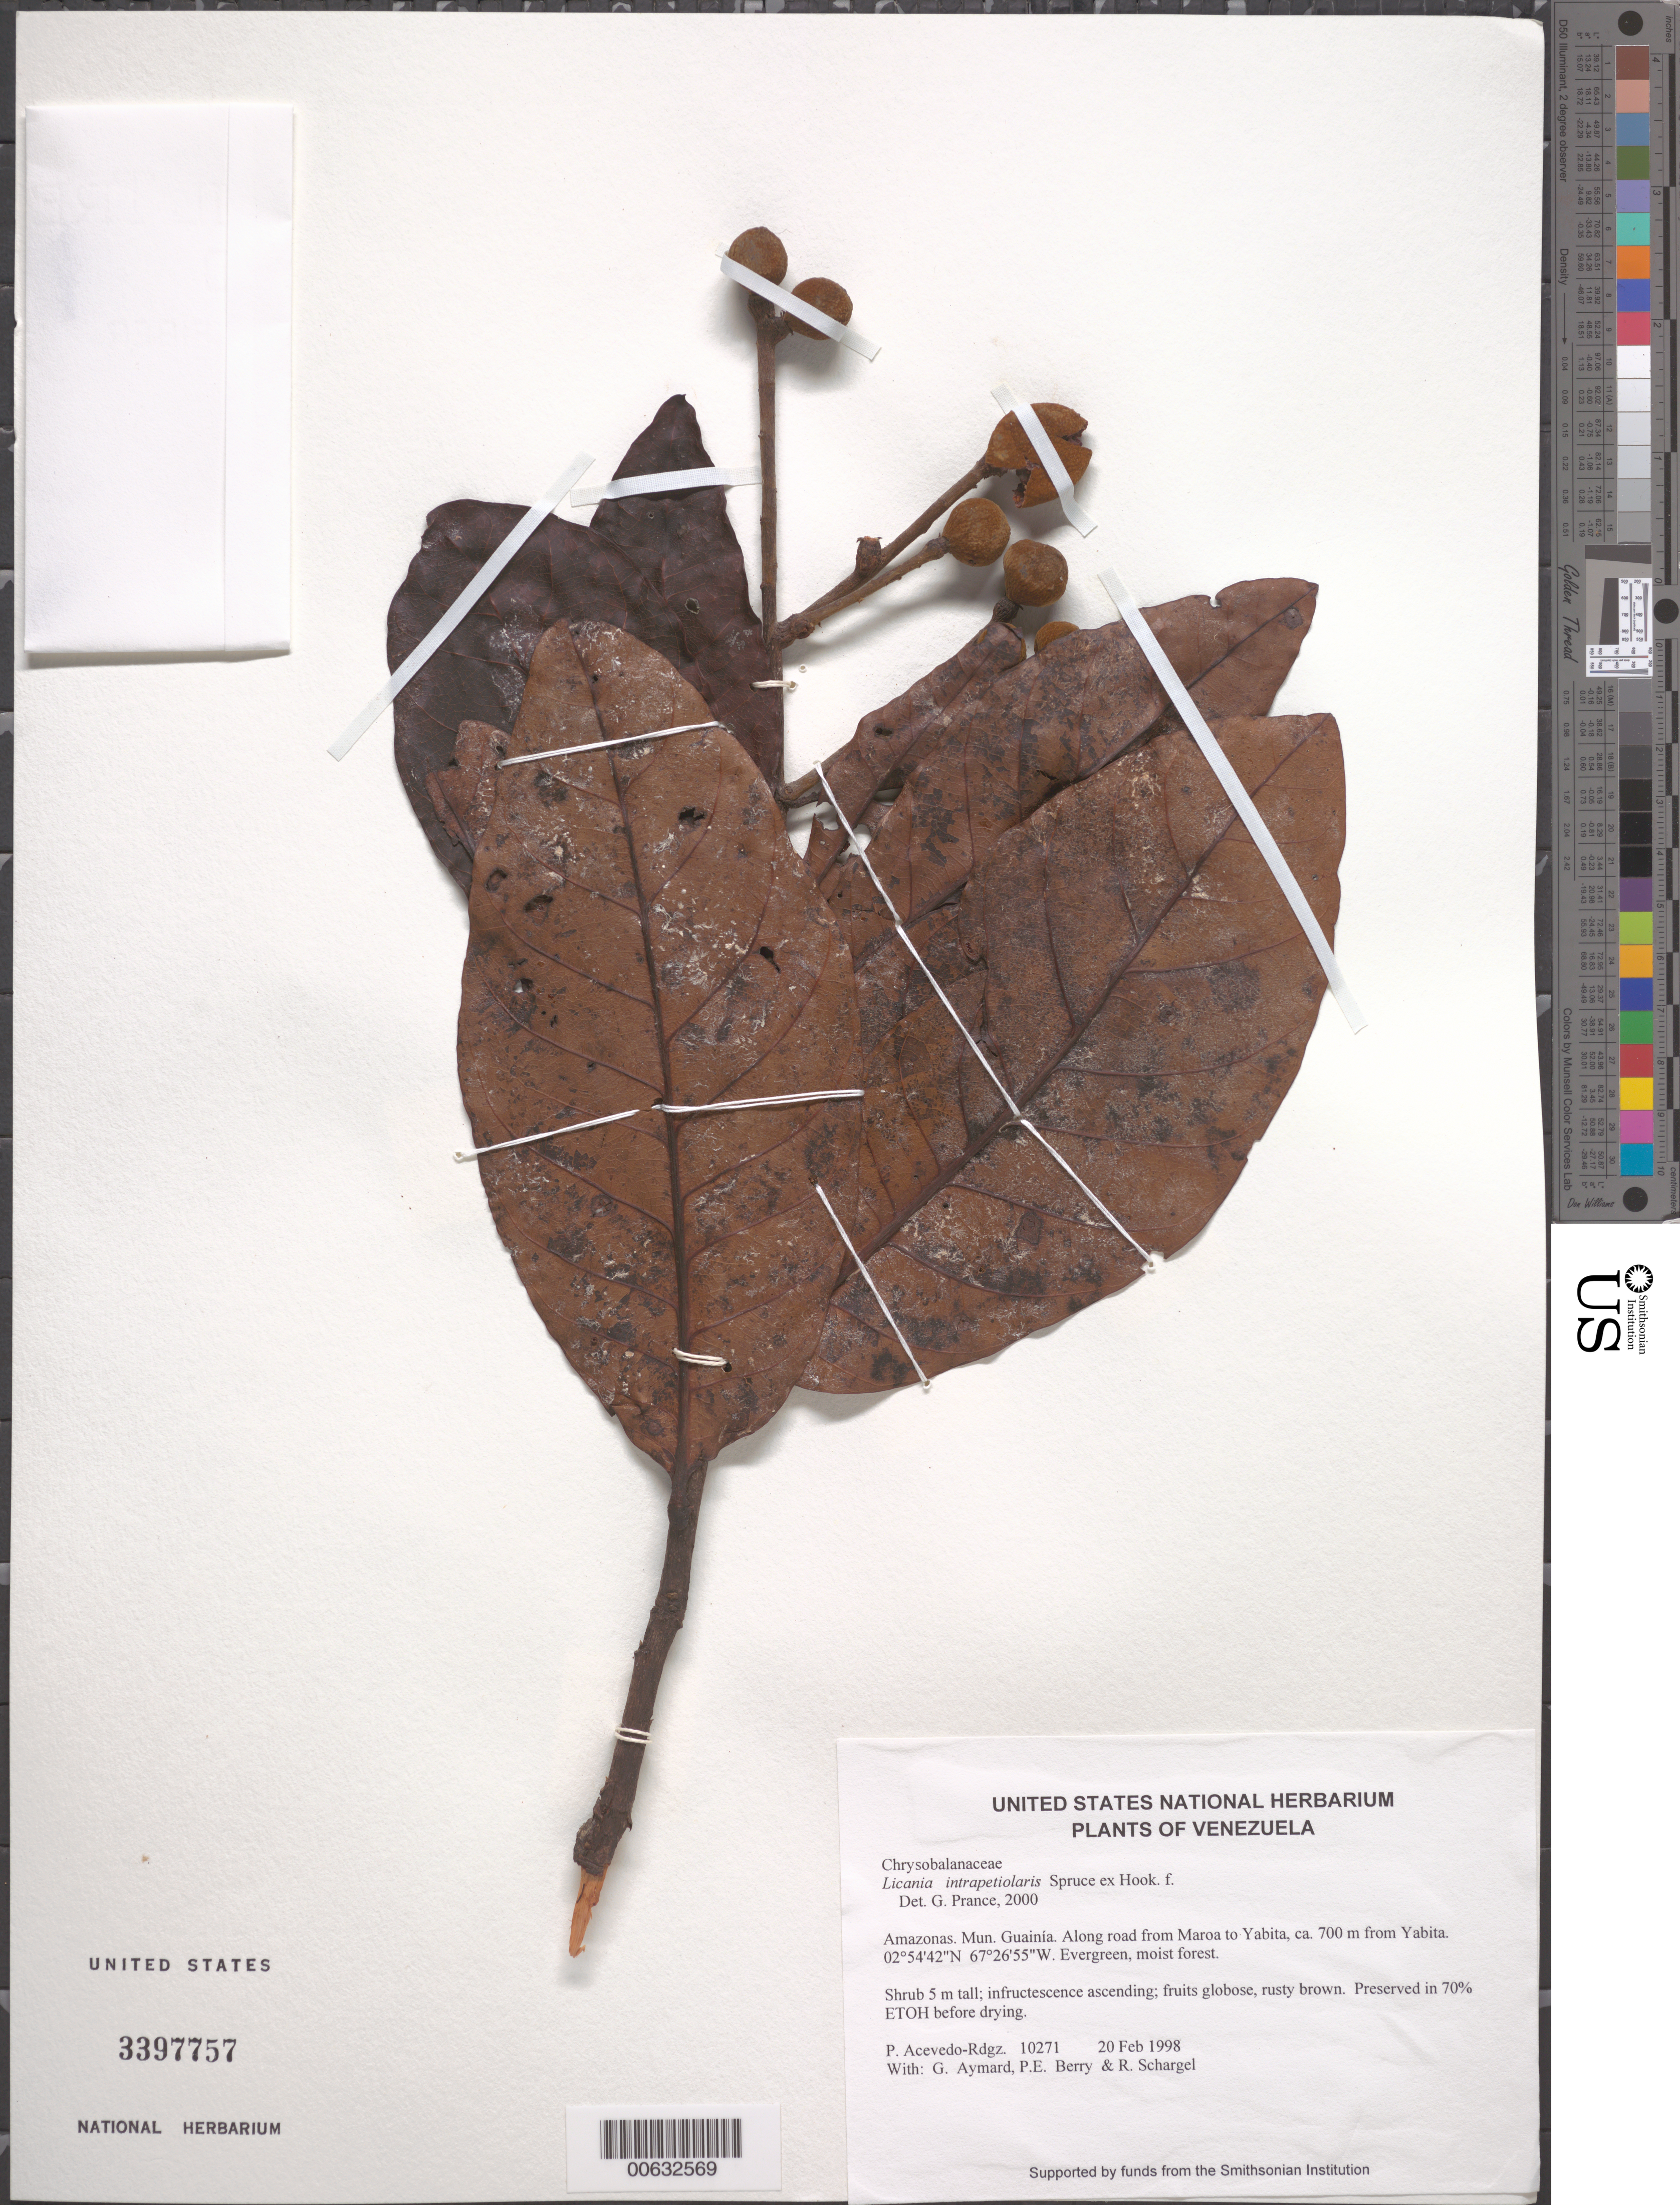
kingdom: Plantae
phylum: Tracheophyta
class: Magnoliopsida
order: Malpighiales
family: Chrysobalanaceae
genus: Hymenopus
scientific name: Hymenopus intrapetiolaris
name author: (Spreng. ex Hook. f.) Sothers & Prance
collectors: P. Acevedo-Rodr., G. A. Aymard, P. E. Berry & R. Schargel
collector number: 10271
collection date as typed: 20 Feb 1998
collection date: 1998-02-20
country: Venezuela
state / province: Amazonas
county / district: Maroa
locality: Along road from Maroa to Yabita, ca. 700 m from Yabita.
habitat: Evergreen, moist forest.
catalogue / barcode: US 3397757